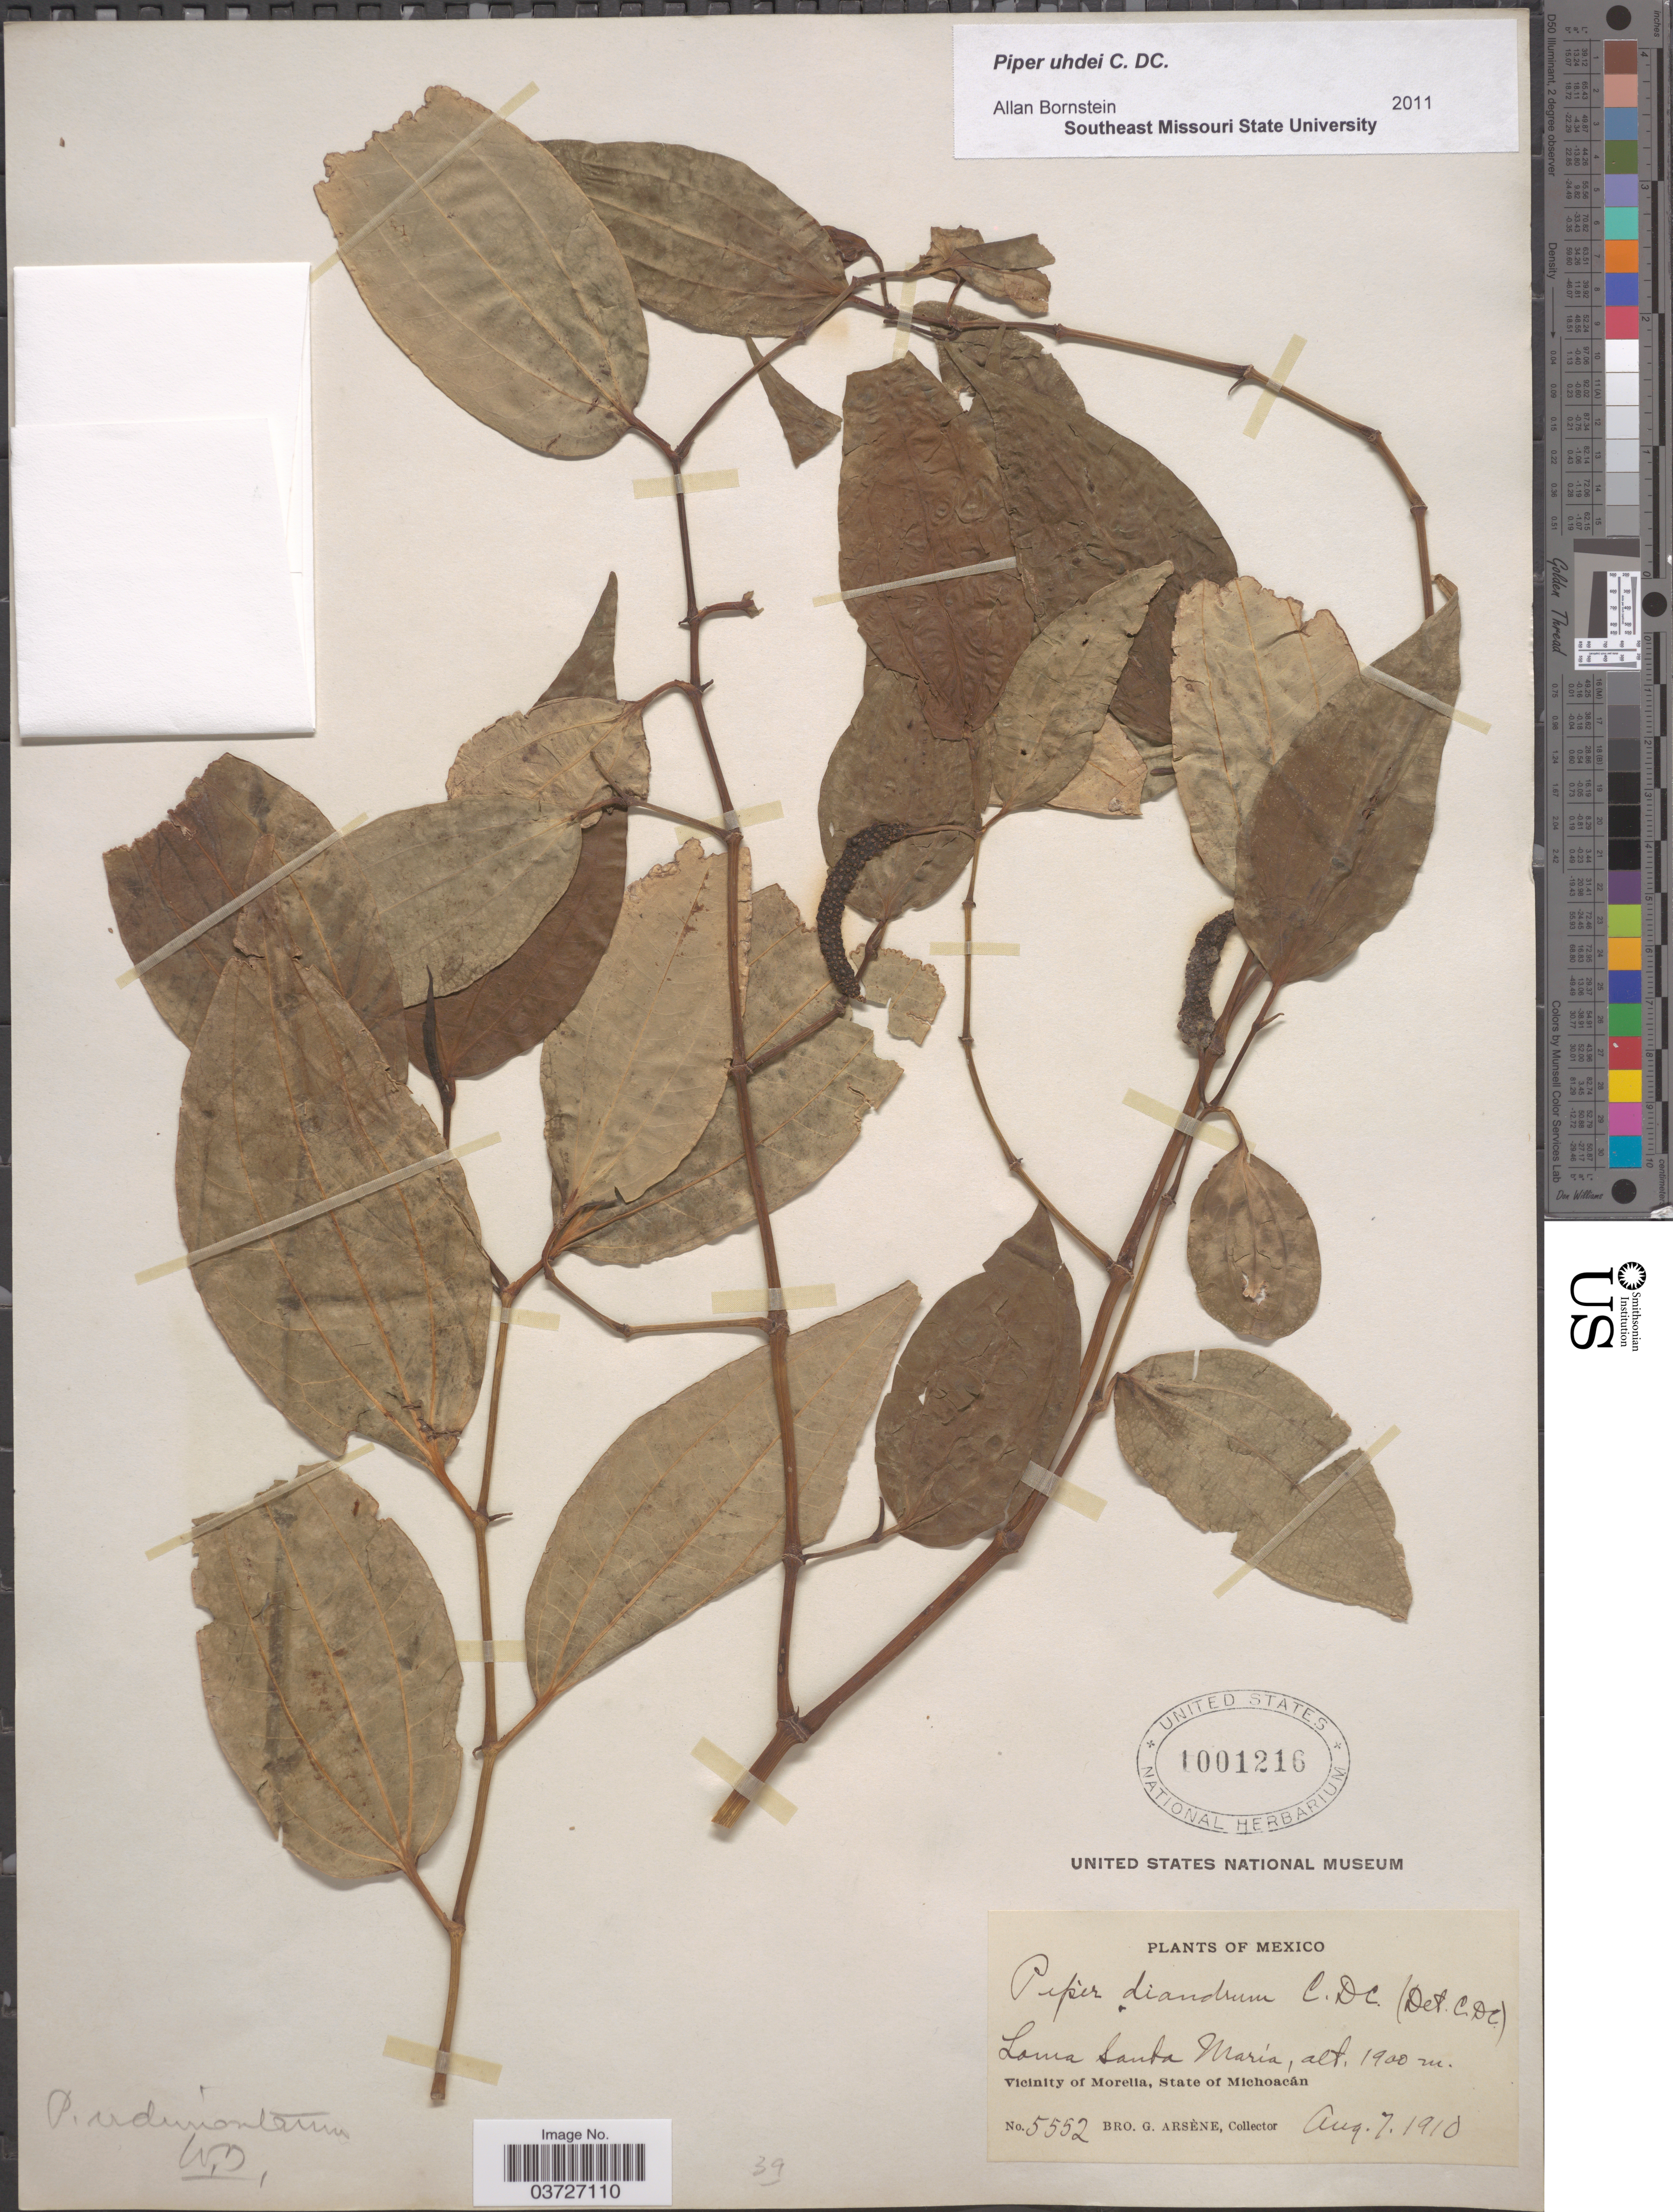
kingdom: Plantae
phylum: Tracheophyta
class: Magnoliopsida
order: Piperales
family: Piperaceae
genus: Piper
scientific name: Piper uhdei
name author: C. DC.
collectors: Bro. G. Arsène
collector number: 5552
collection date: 1910-08-07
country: Mexico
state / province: Michoacán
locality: Loma Santa María, Vicinity of Morelia.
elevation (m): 1900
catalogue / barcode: US 1001216